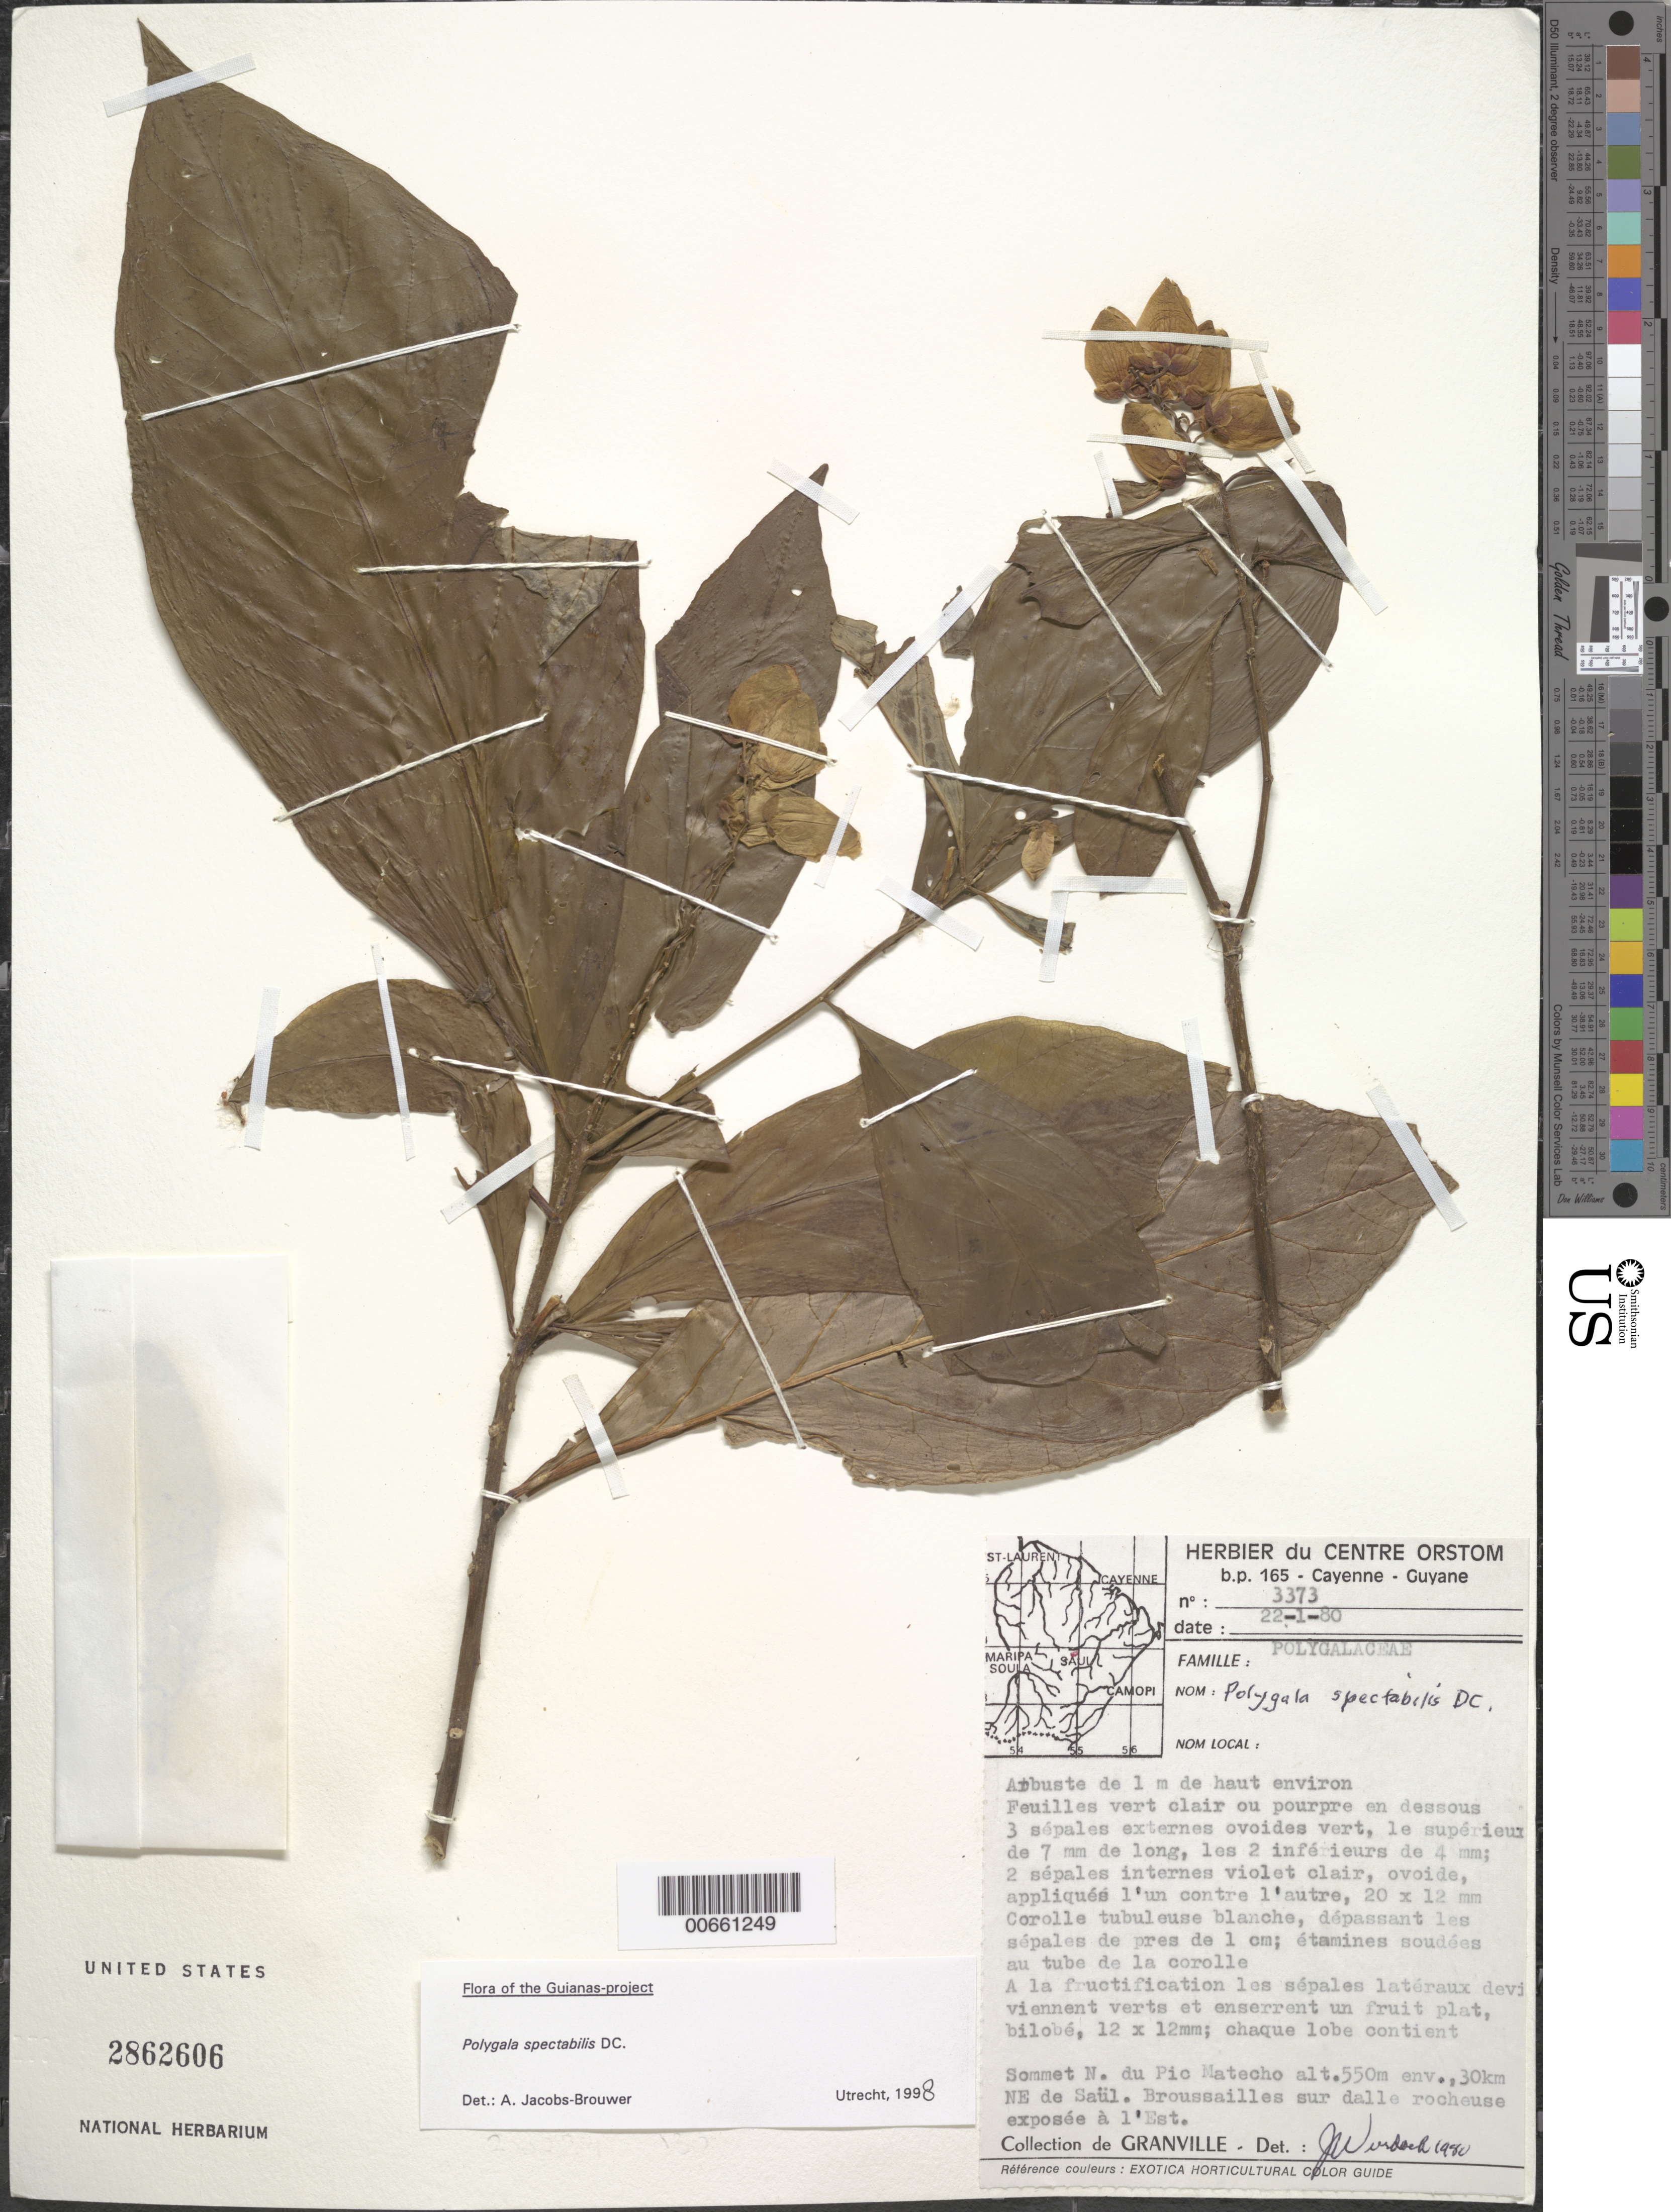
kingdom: Plantae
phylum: Tracheophyta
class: Magnoliopsida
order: Fabales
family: Polygalaceae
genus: Caamembeca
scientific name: Caamembeca spectabilis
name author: (DC.) J.F.B. Pastore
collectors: J.-J. de Granville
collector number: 3373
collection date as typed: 22-Jan-80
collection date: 1980-01-22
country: French Guiana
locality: Saül, 30 km NE of; sommet sud du Pic Matecho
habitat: Broussailles sur dalle rocheuse exposee a l'Est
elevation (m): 550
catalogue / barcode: US 2862606